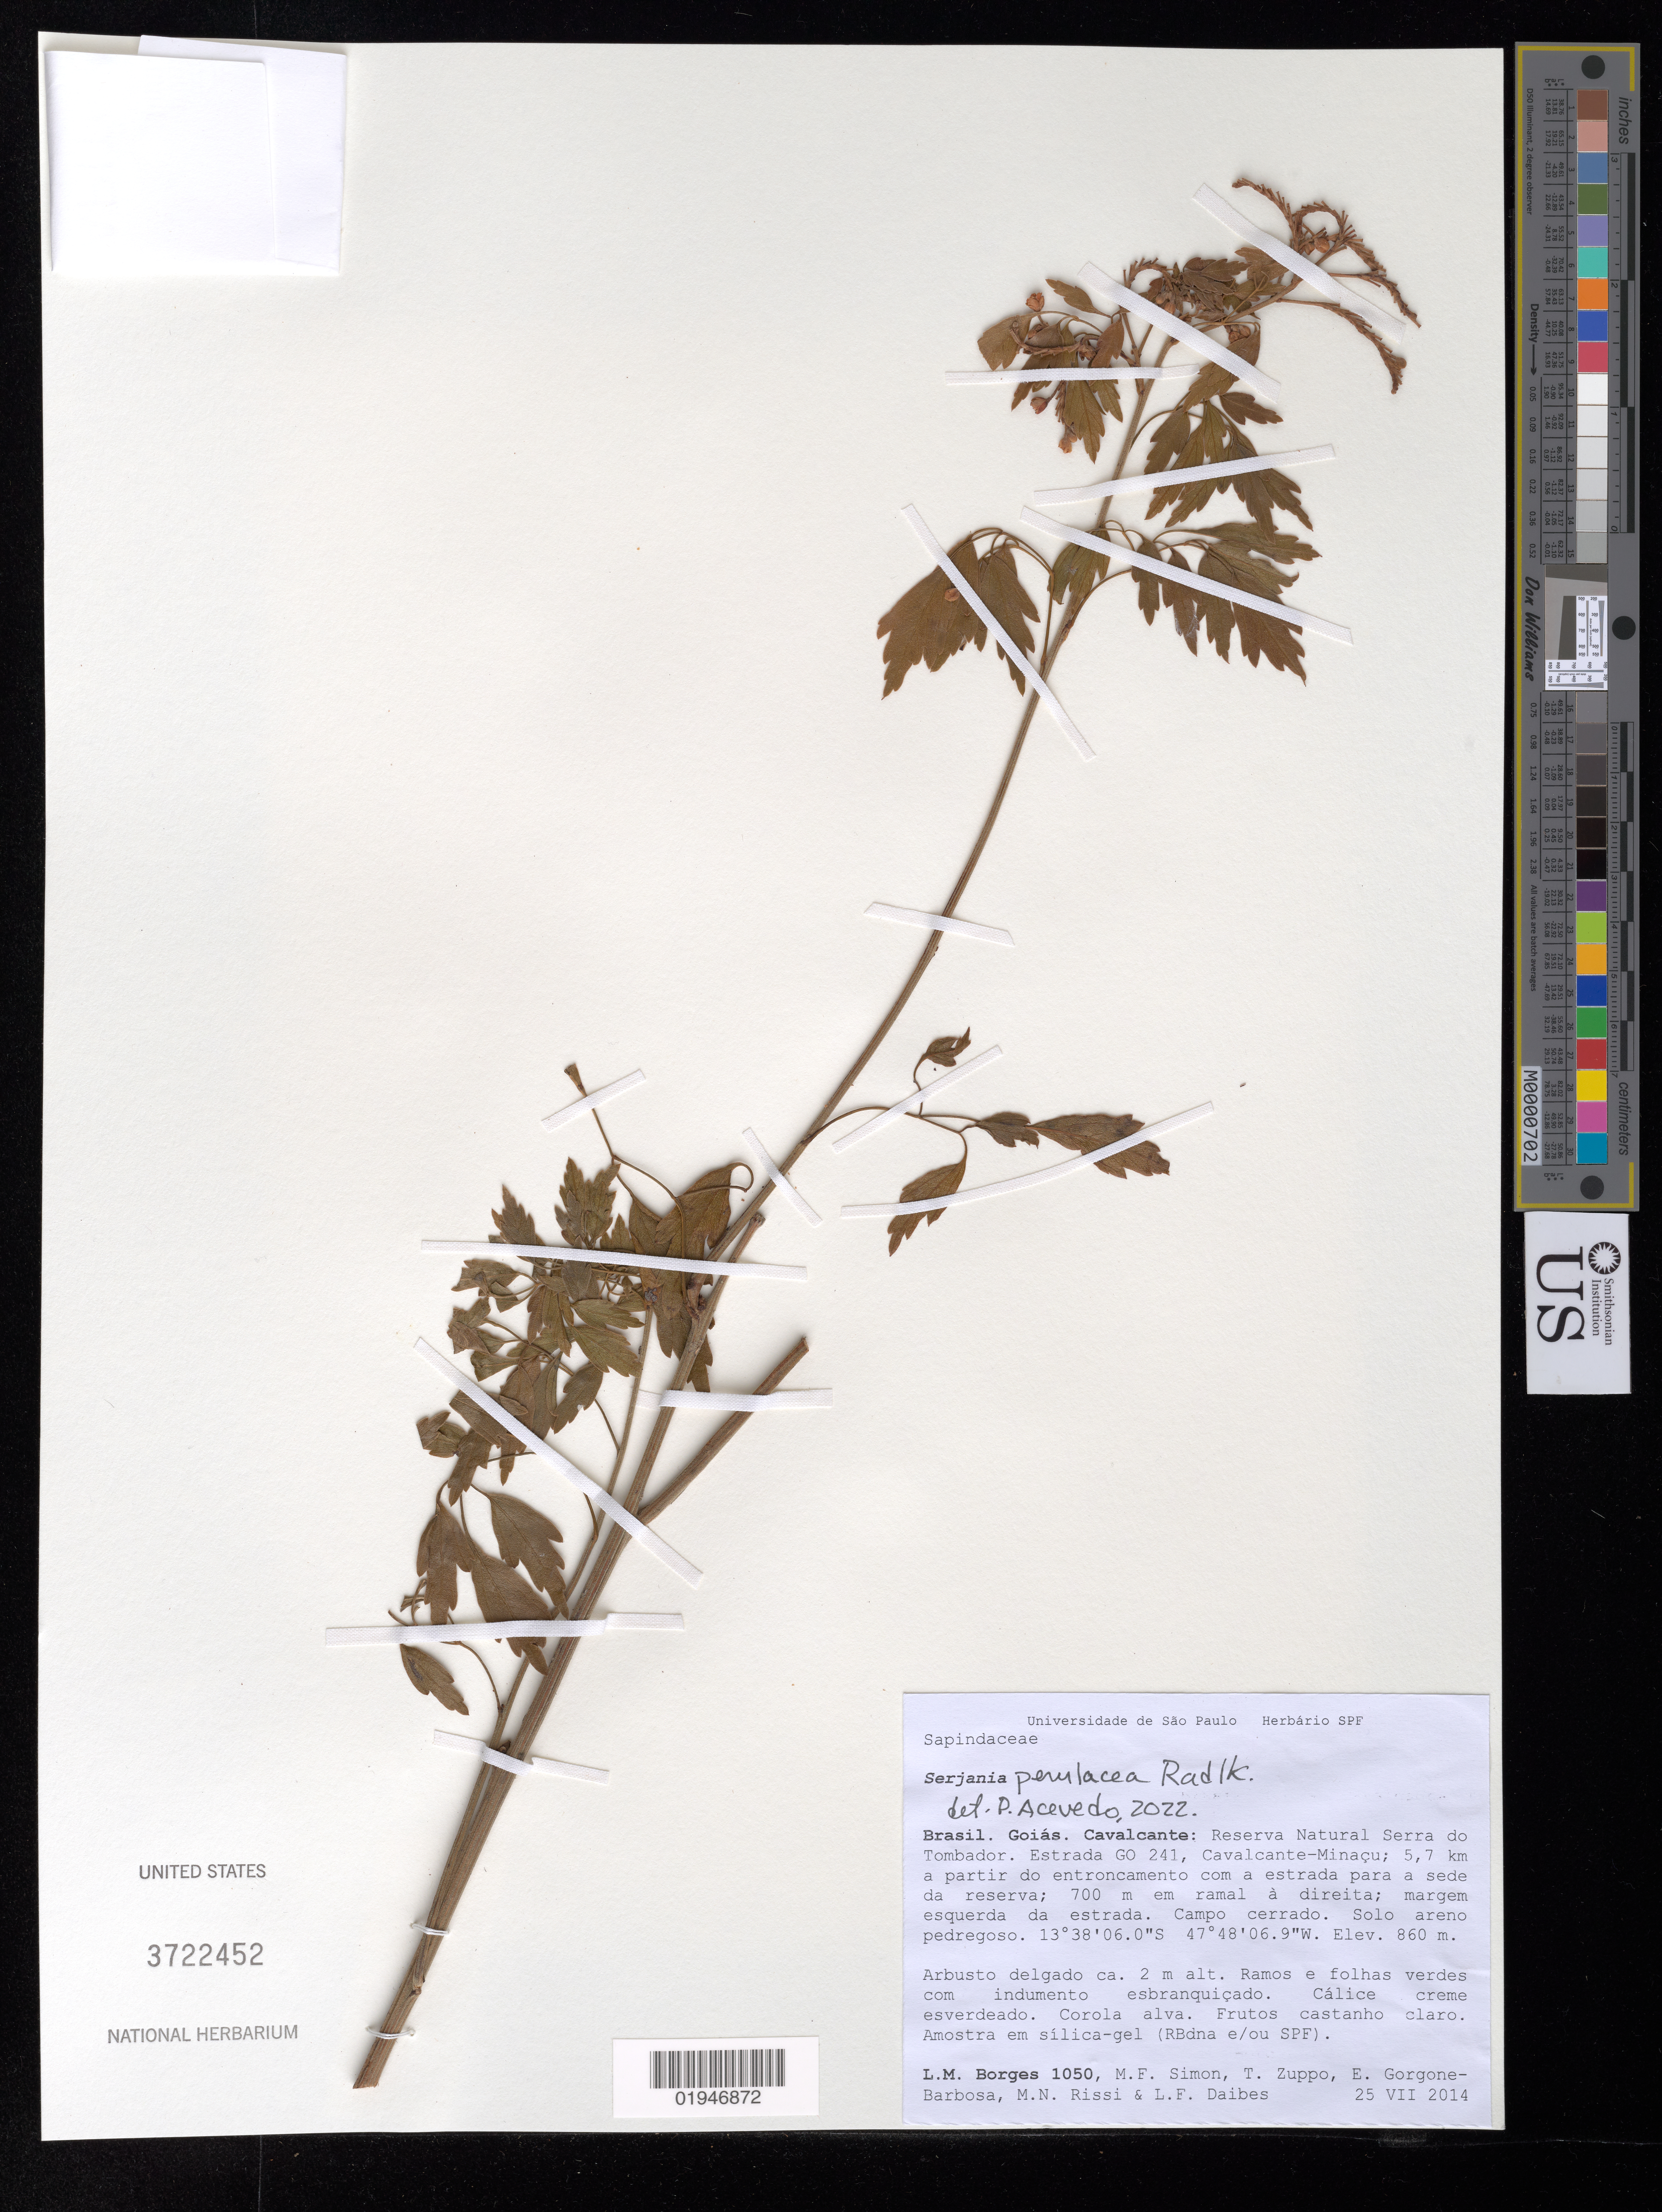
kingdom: Plantae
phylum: Tracheophyta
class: Magnoliopsida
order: Sapindales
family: Sapindaceae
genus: Serjania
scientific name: Serjania perulacea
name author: Radlk.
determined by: Acevedo-Rodríguez, P., (BOT), Smithsonian Institution - National Museum of Natural History (UNITED STATES)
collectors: L. M. Borges, M. F. Simon, T. Zuppo, E. Gorgone-Barbosa, M. Rissi & L. Daibes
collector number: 1050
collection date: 2014-07-25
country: Brazil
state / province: Goiás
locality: Cavalcante. Reserva Nataural Serra do Tombador. Estrada GO 241, Cavalcante Minaç; 5.7 km a partir do entroncamento com a estrada para a sede da reserva, 700 m em ramal à direita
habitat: Campo cerrado. Solo areno-pedregoso. Margem esquerda da estrada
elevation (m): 860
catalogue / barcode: US 3722452